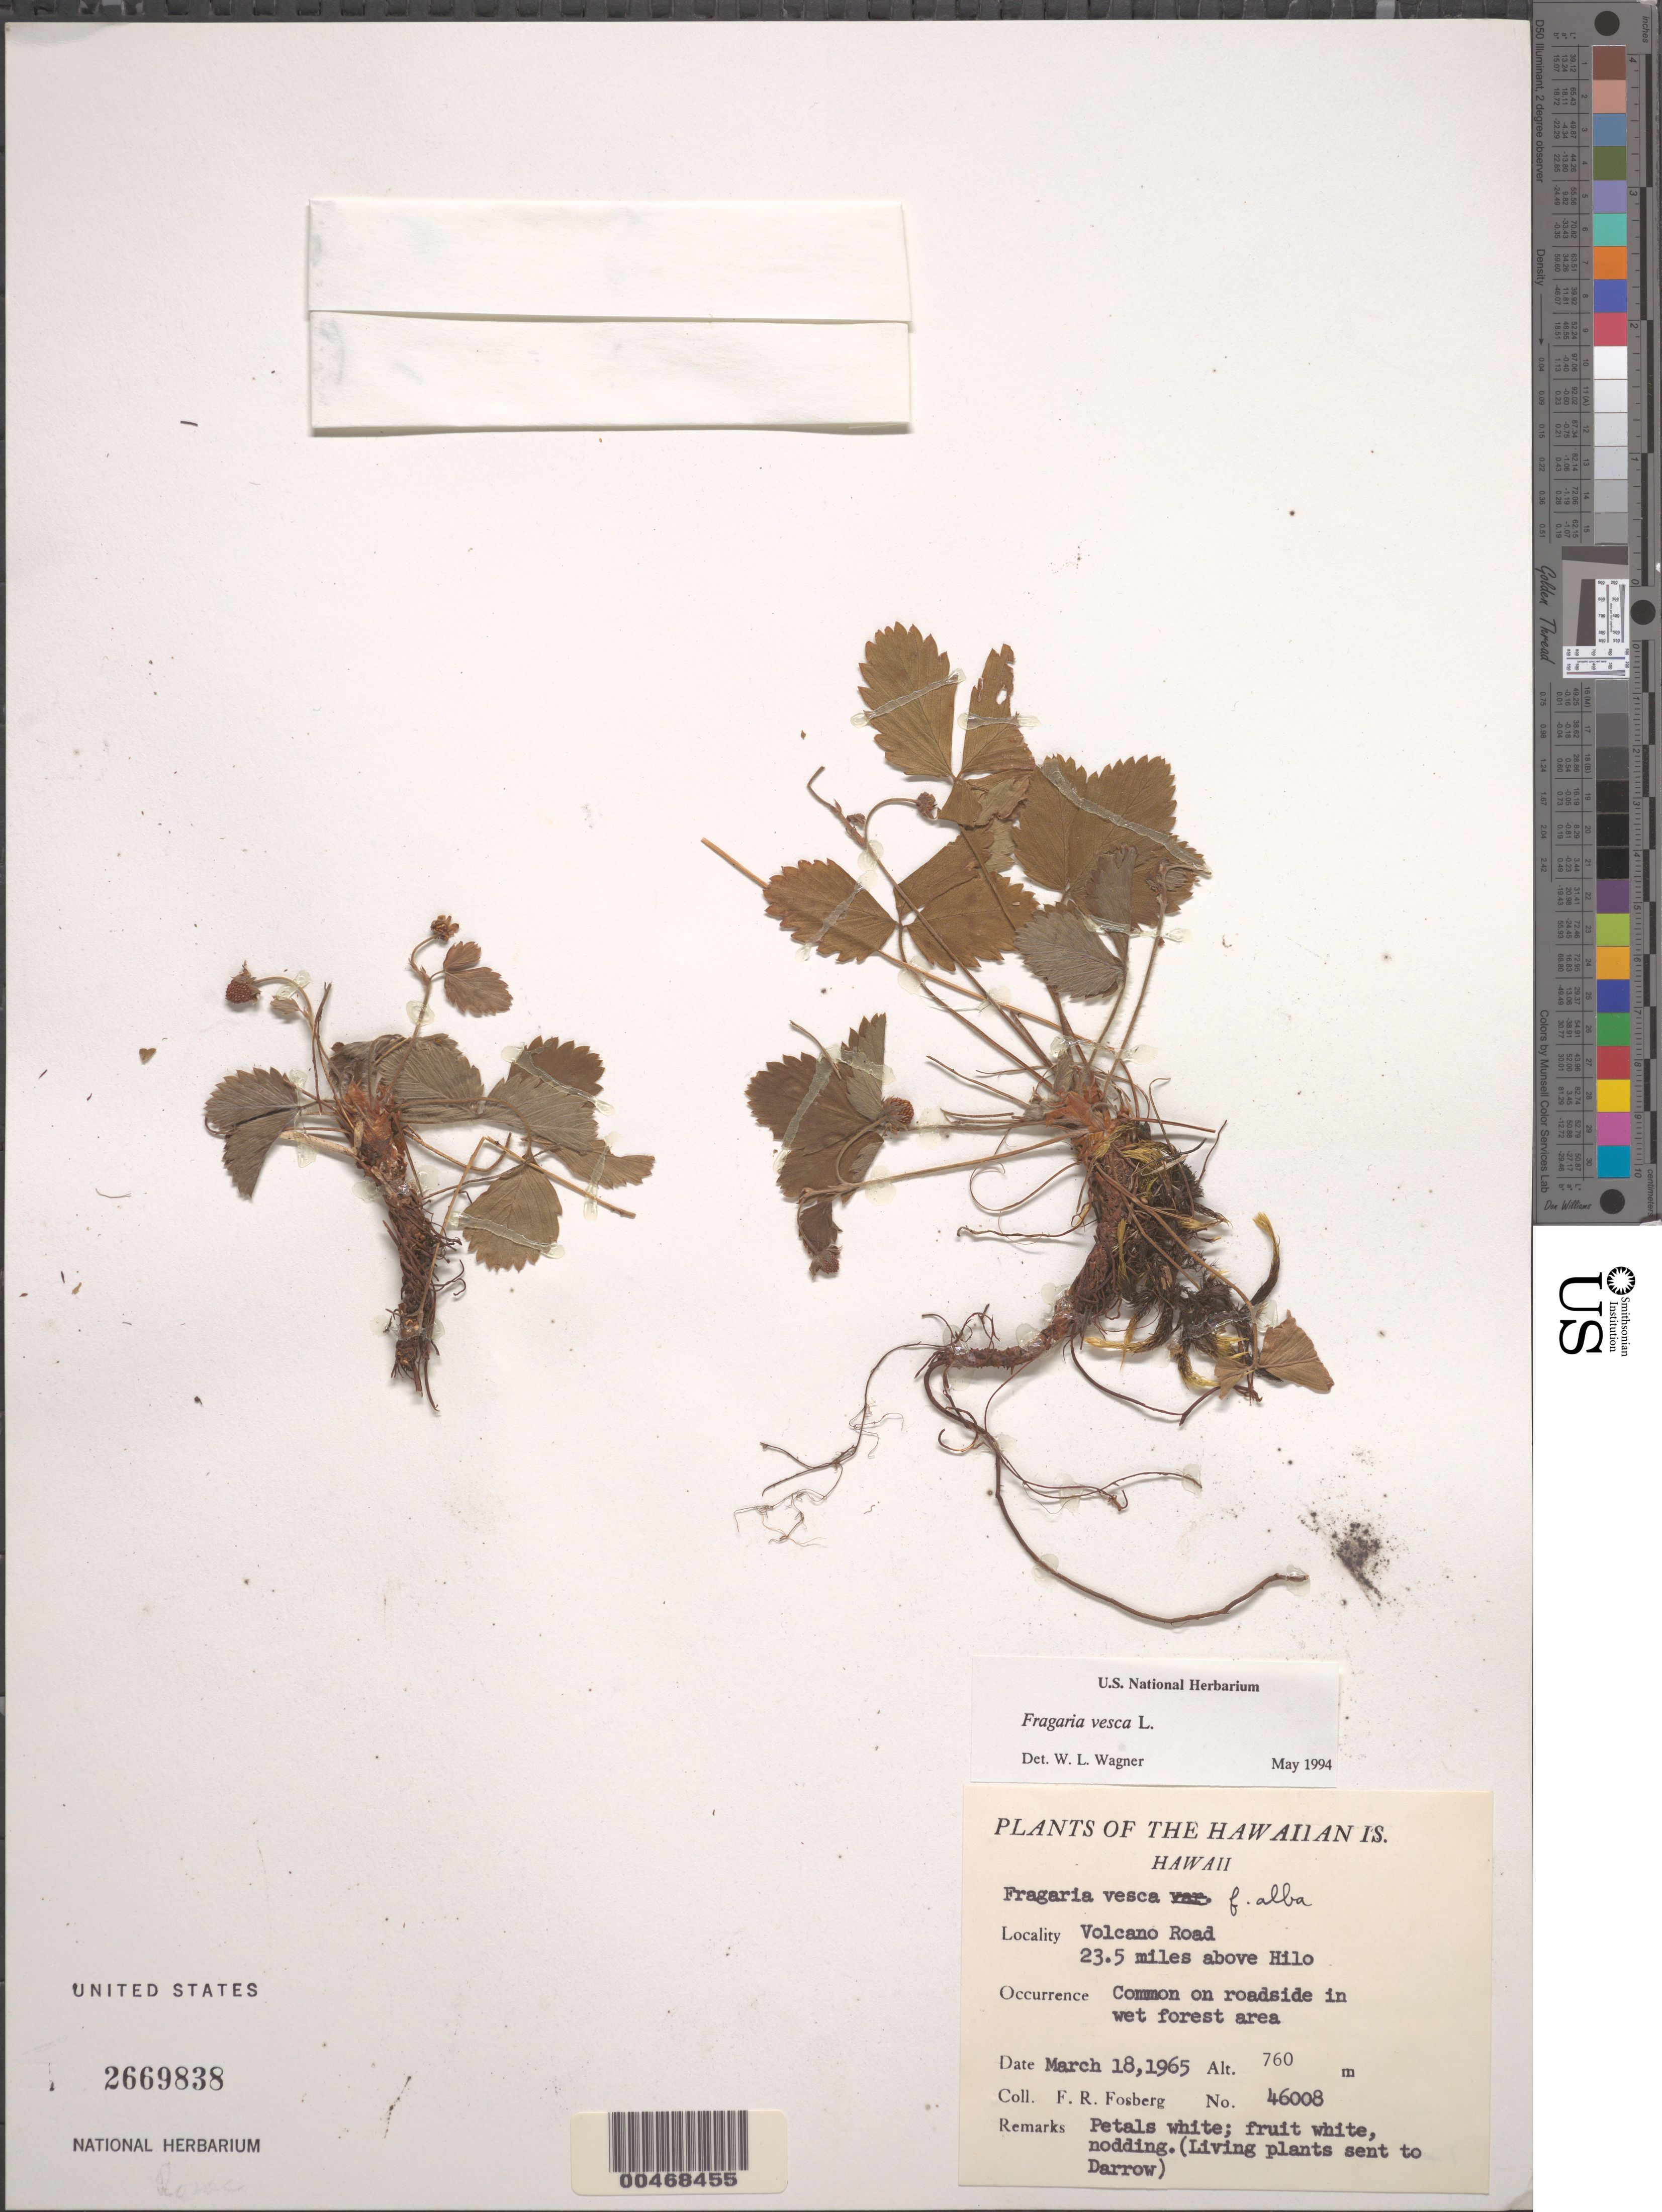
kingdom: Plantae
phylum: Tracheophyta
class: Magnoliopsida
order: Rosales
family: Rosaceae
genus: Fragaria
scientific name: Fragaria vesca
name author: L.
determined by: Wagner, W. L., (BOT), Smithsonian Institution - National Museum of Natural History (UNITED STATES)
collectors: F. R. Fosberg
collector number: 46008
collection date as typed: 18 Mar 1965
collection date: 1965-03-18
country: United States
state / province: Hawaii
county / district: Hawaii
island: Hawaii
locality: Volcano Rd., 23.5 mi above Hilo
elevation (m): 760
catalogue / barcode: US 2669838